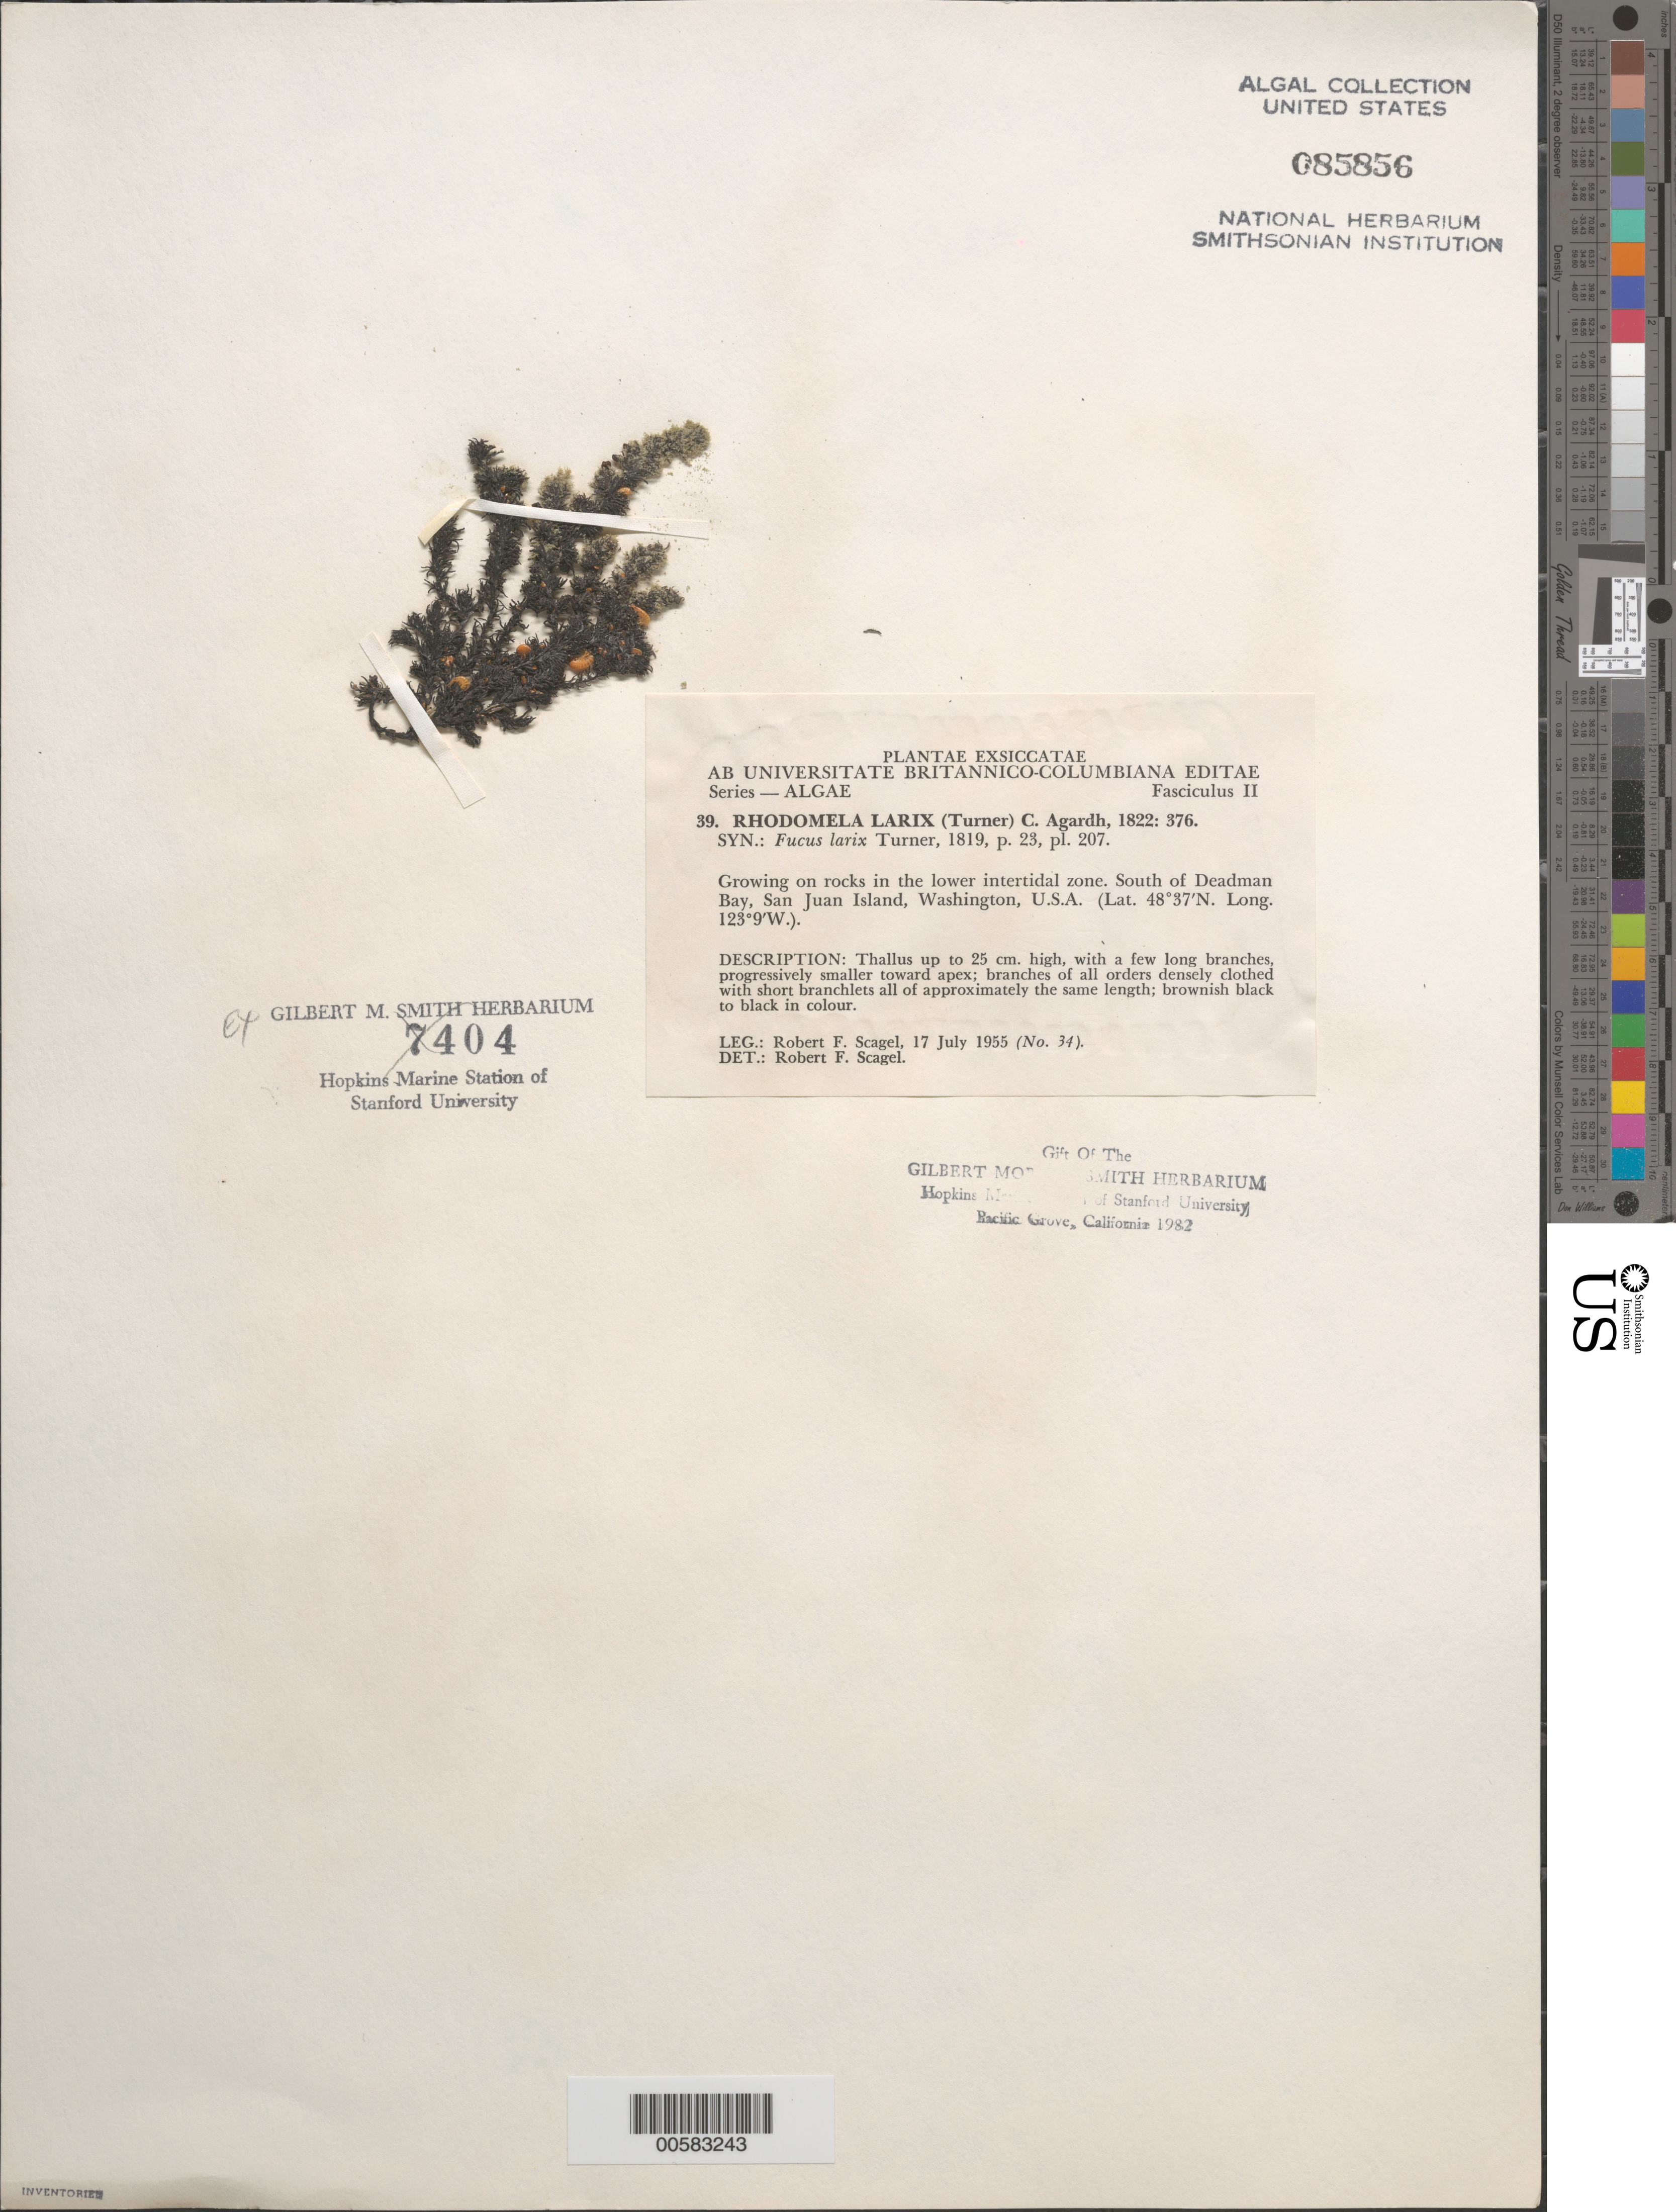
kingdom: Plantae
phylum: Rhodophyta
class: Florideophyceae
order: Ceramiales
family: Rhodomelaceae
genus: Neorhodomela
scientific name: Neorhodomela larix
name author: (Turner) Masuda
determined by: Algae name updating Project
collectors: R. F. Scagel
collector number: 34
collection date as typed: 17 Jul 1955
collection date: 1955-07-17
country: United States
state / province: Washington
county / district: San Juan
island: San Juan Island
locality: South of Dead Man Bay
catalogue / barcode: US 85856